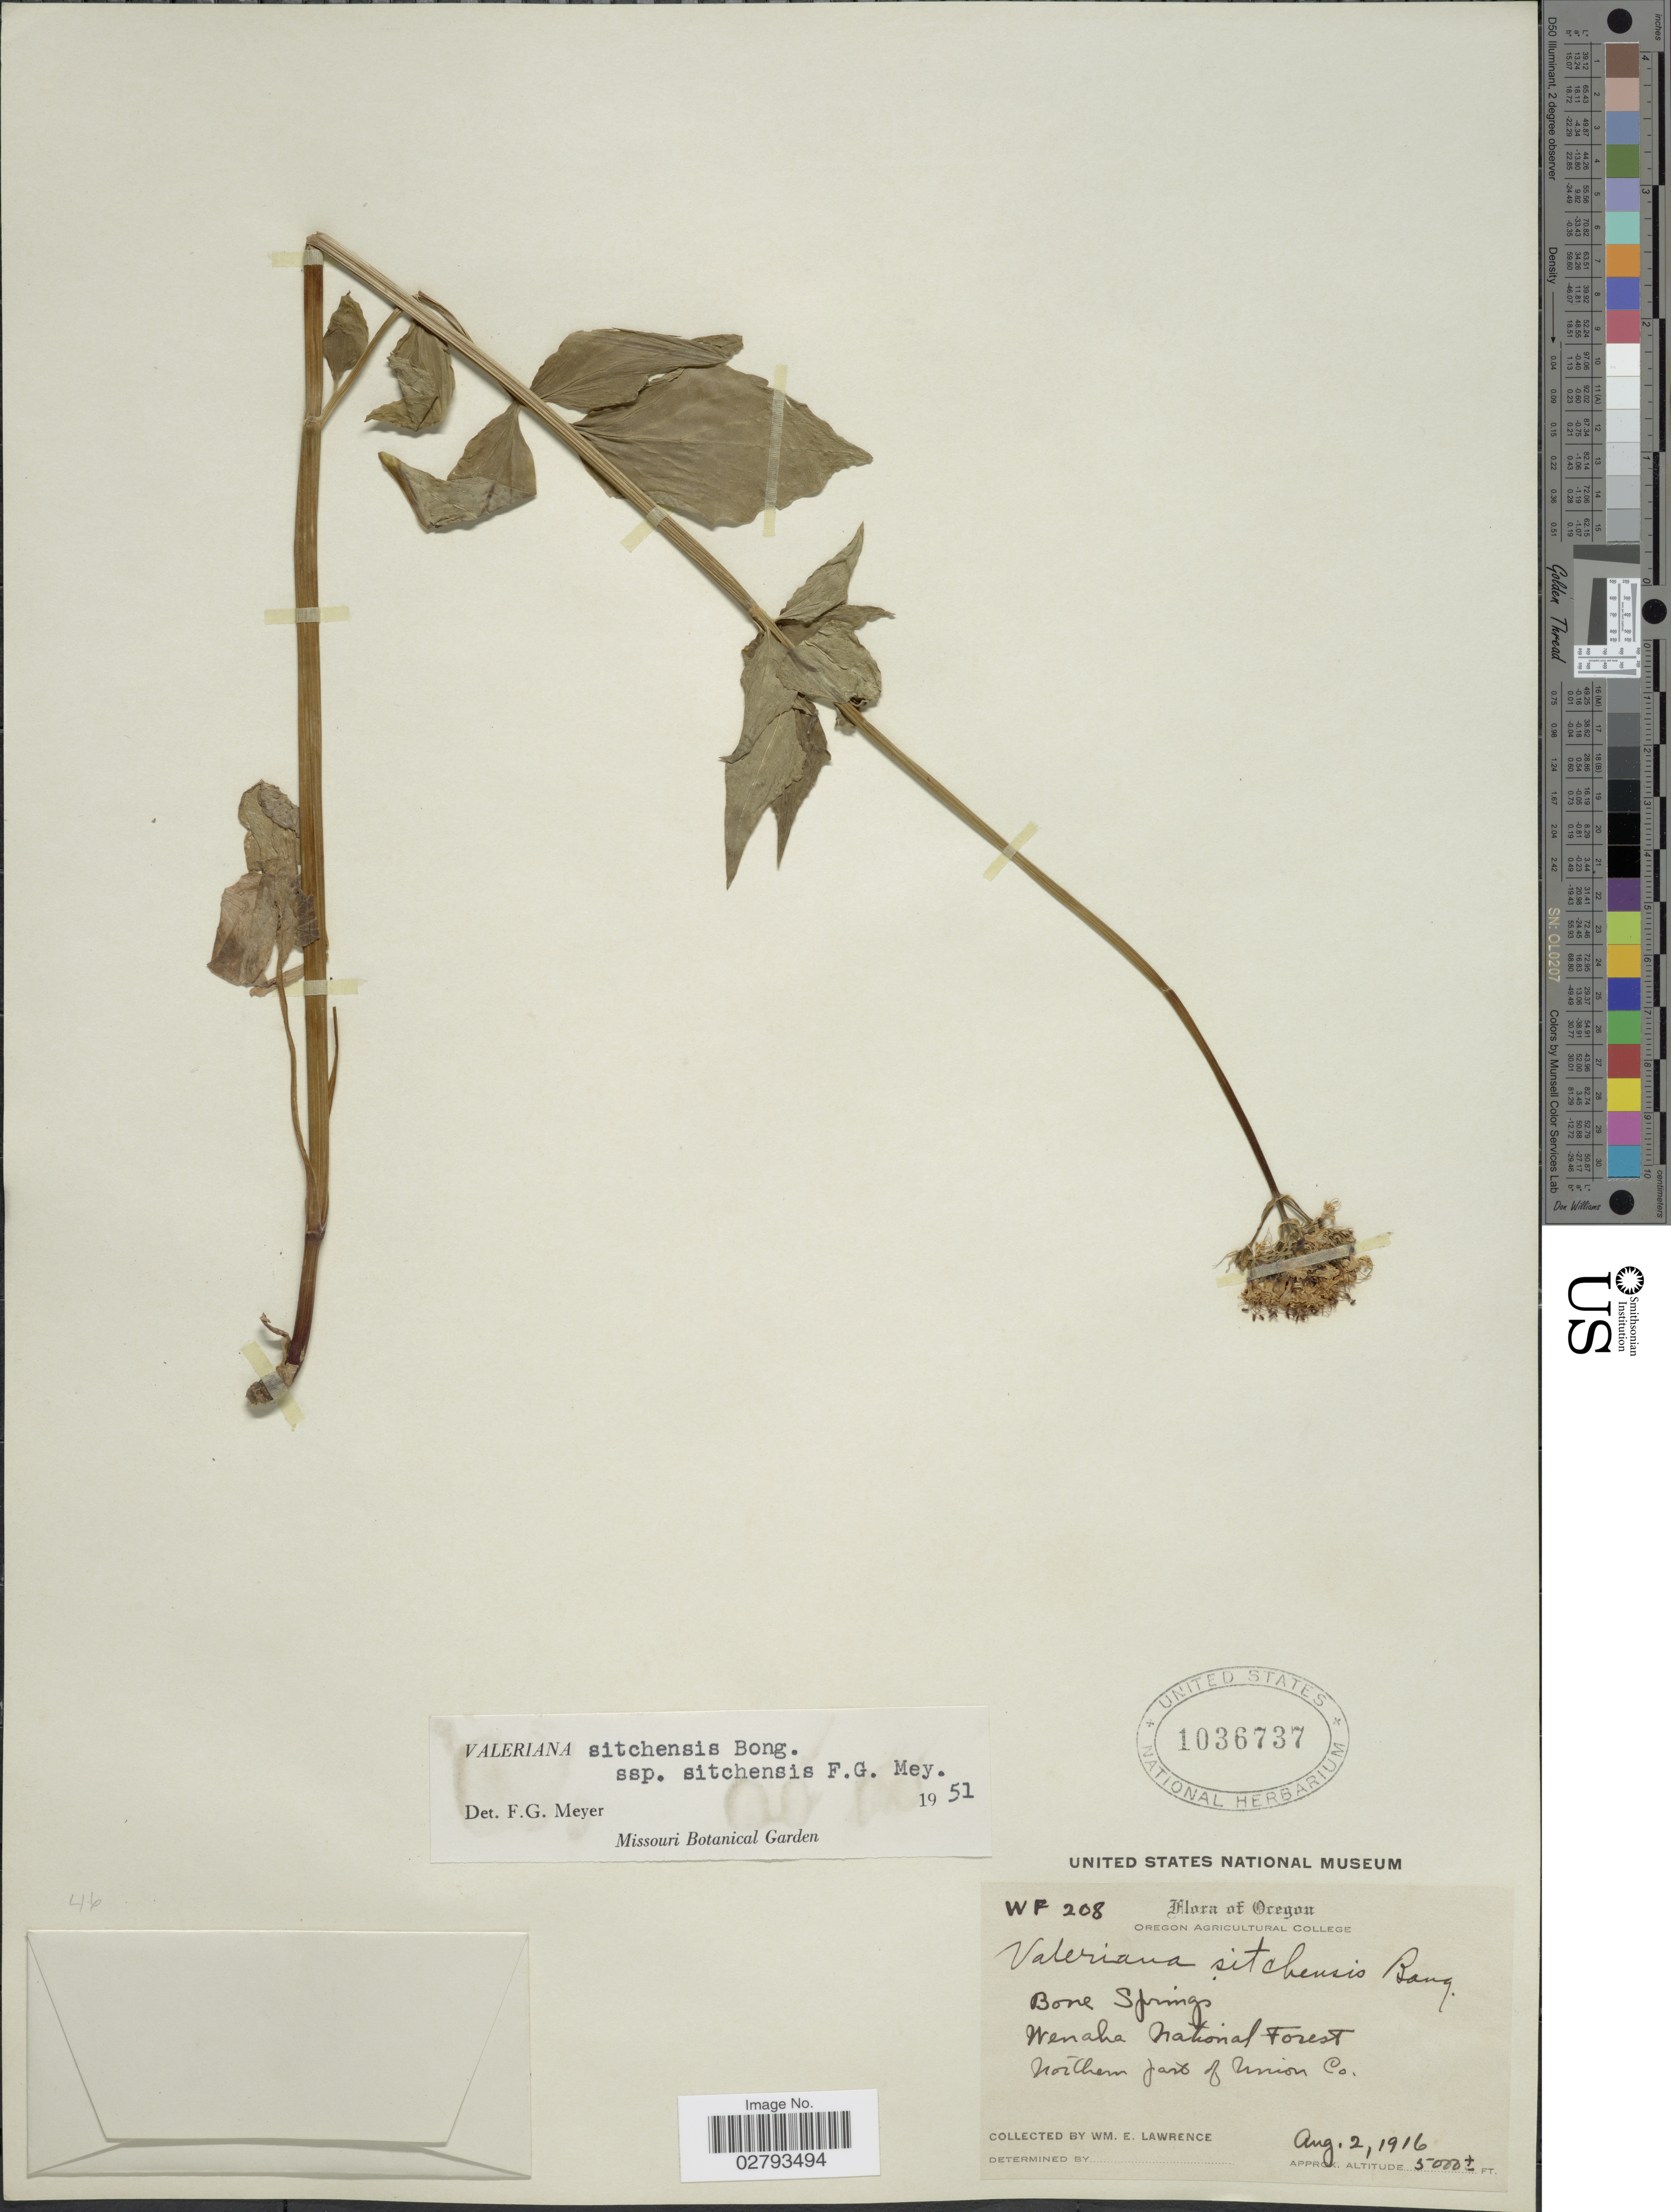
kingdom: Plantae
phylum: Tracheophyta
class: Magnoliopsida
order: Dipsacales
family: Caprifoliaceae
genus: Valeriana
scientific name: Valeriana sitchensis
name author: Bong.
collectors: W. Lawrence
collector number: WF208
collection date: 1919-08-02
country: United States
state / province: Oregon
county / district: Union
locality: Bone Springs. Wenaha National Forest. Northern part of Union Co.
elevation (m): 1524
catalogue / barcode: US 1036737